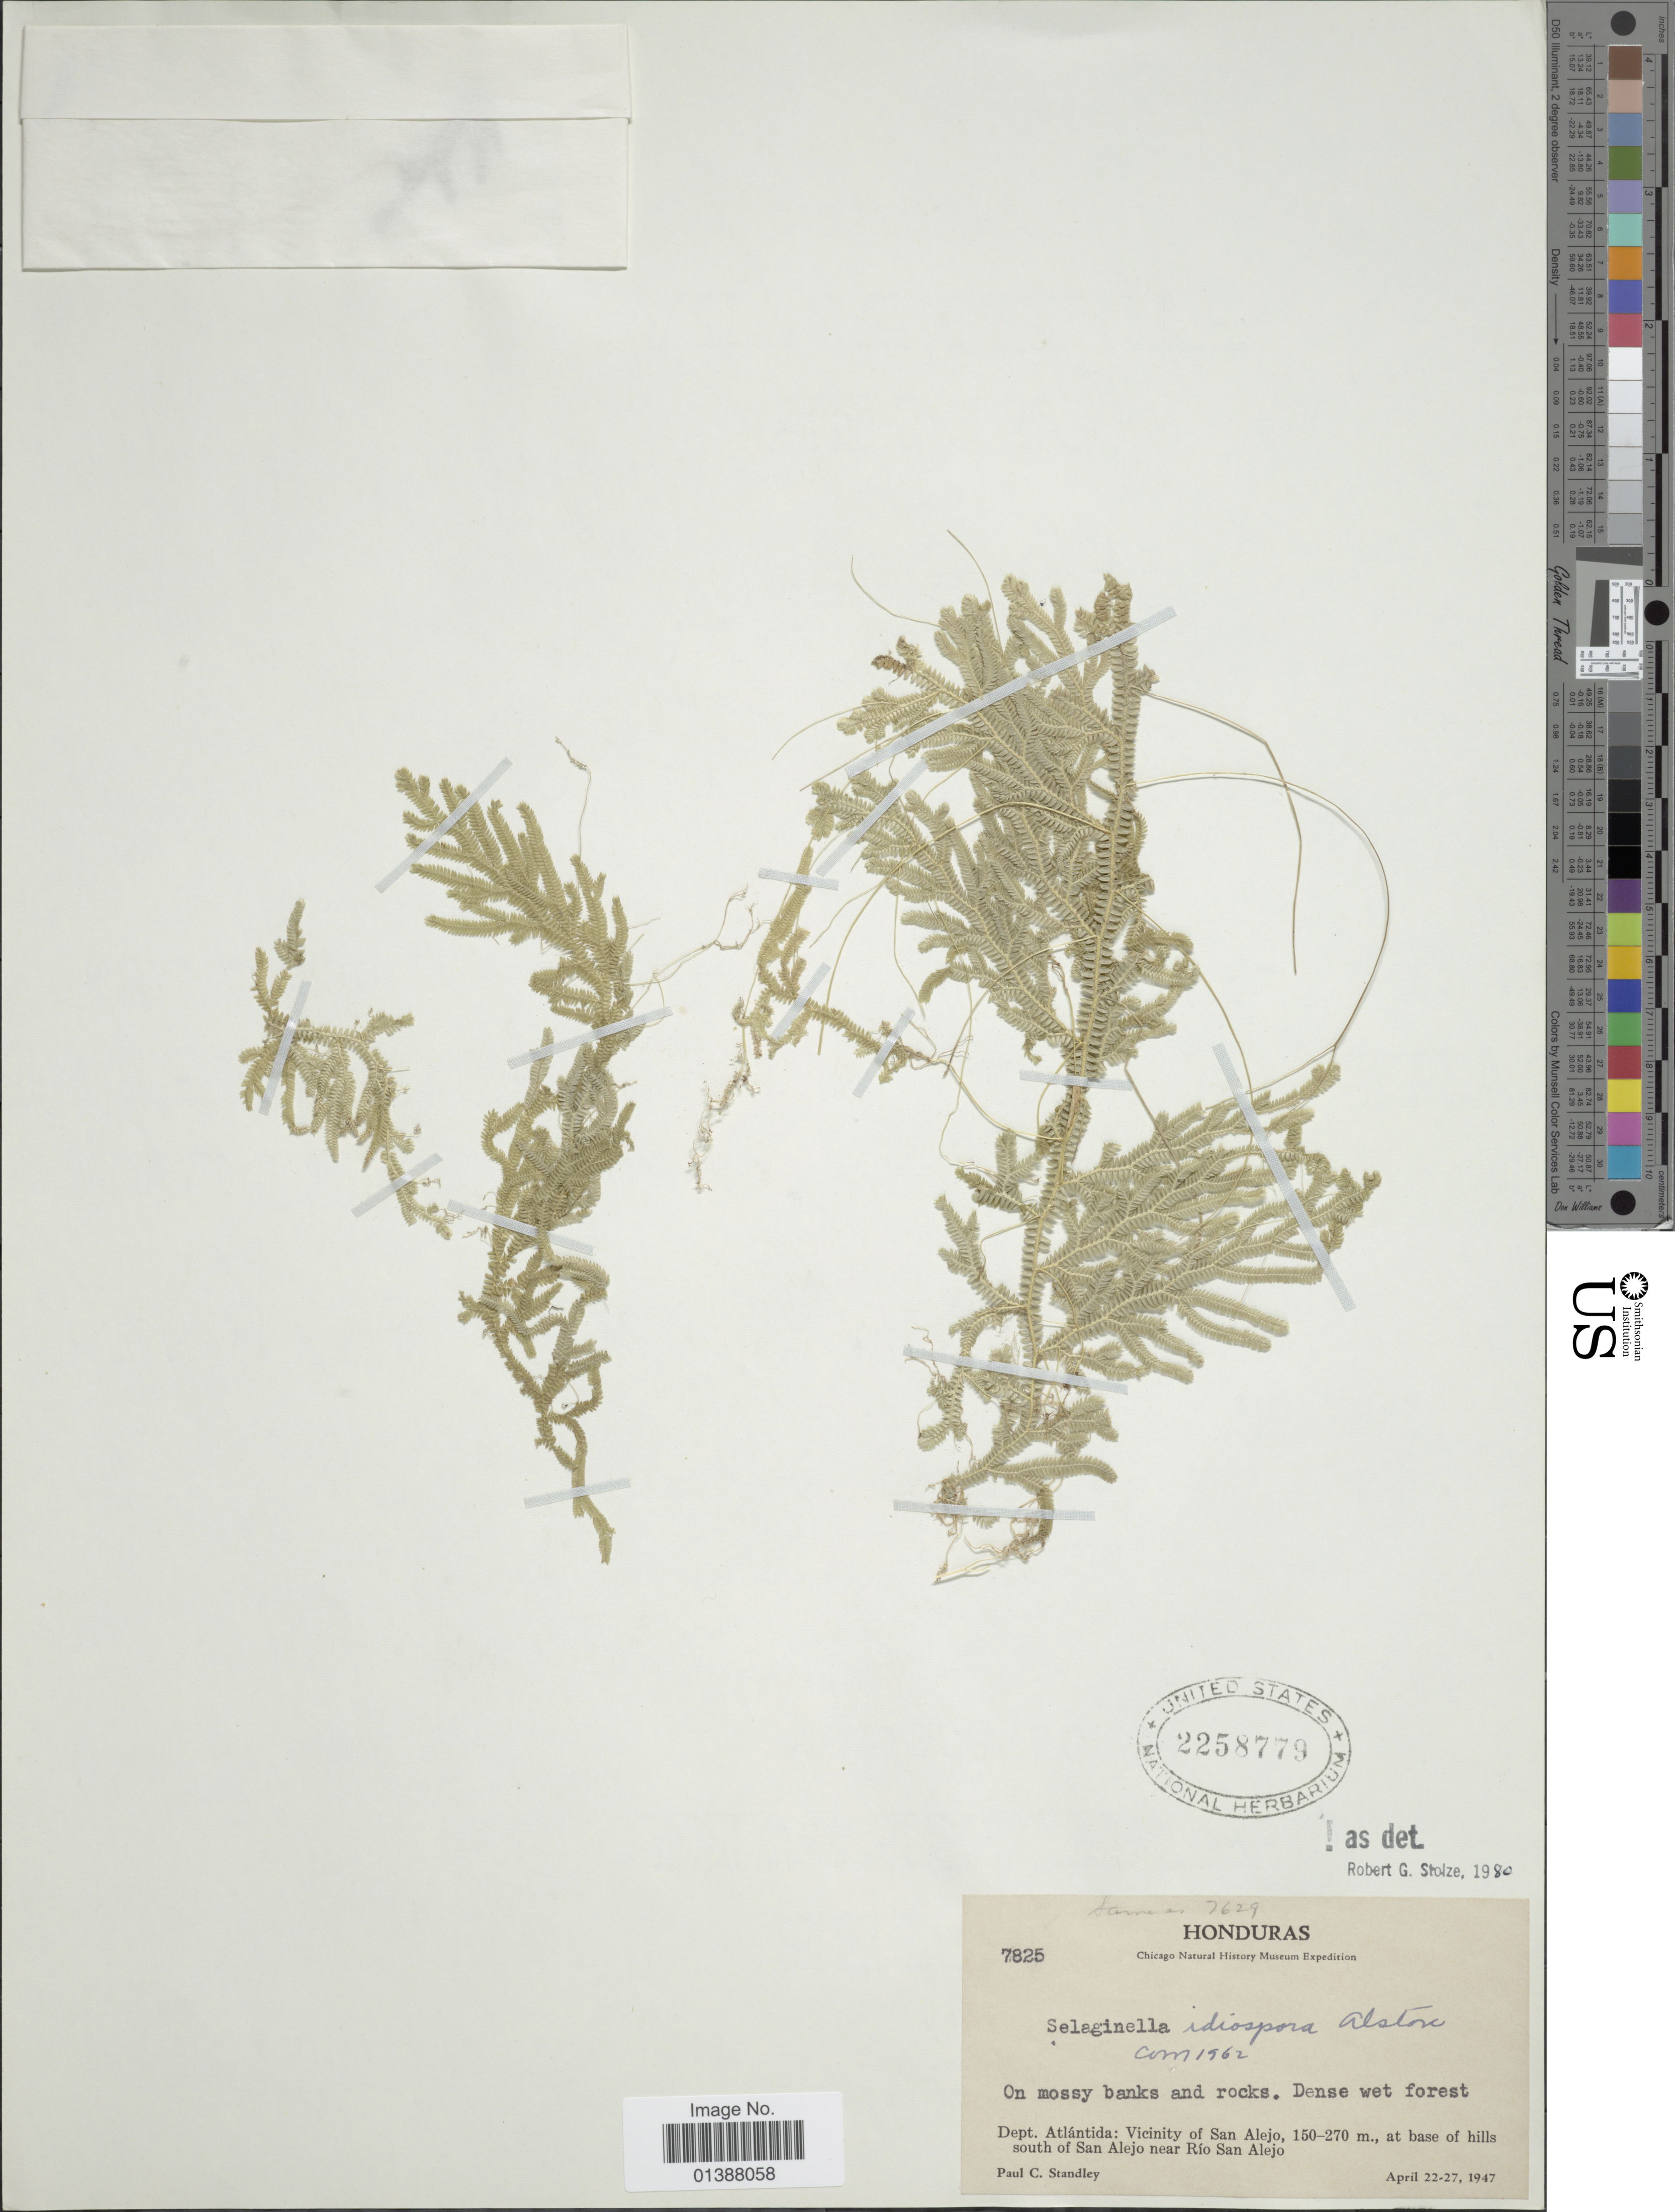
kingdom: Plantae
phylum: Tracheophyta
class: Lycopodiopsida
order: Selaginellales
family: Selaginellaceae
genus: Selaginella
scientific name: Selaginella idiospora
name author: Alston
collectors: P. C. Standley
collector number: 7825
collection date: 1947-04-22/1947-04-27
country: Honduras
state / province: Atlántida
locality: Dept Atlántida: Vicinity of San Alejo, at base of hills south of San Alejo near Rio San Alejo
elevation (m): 150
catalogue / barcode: US 2258779